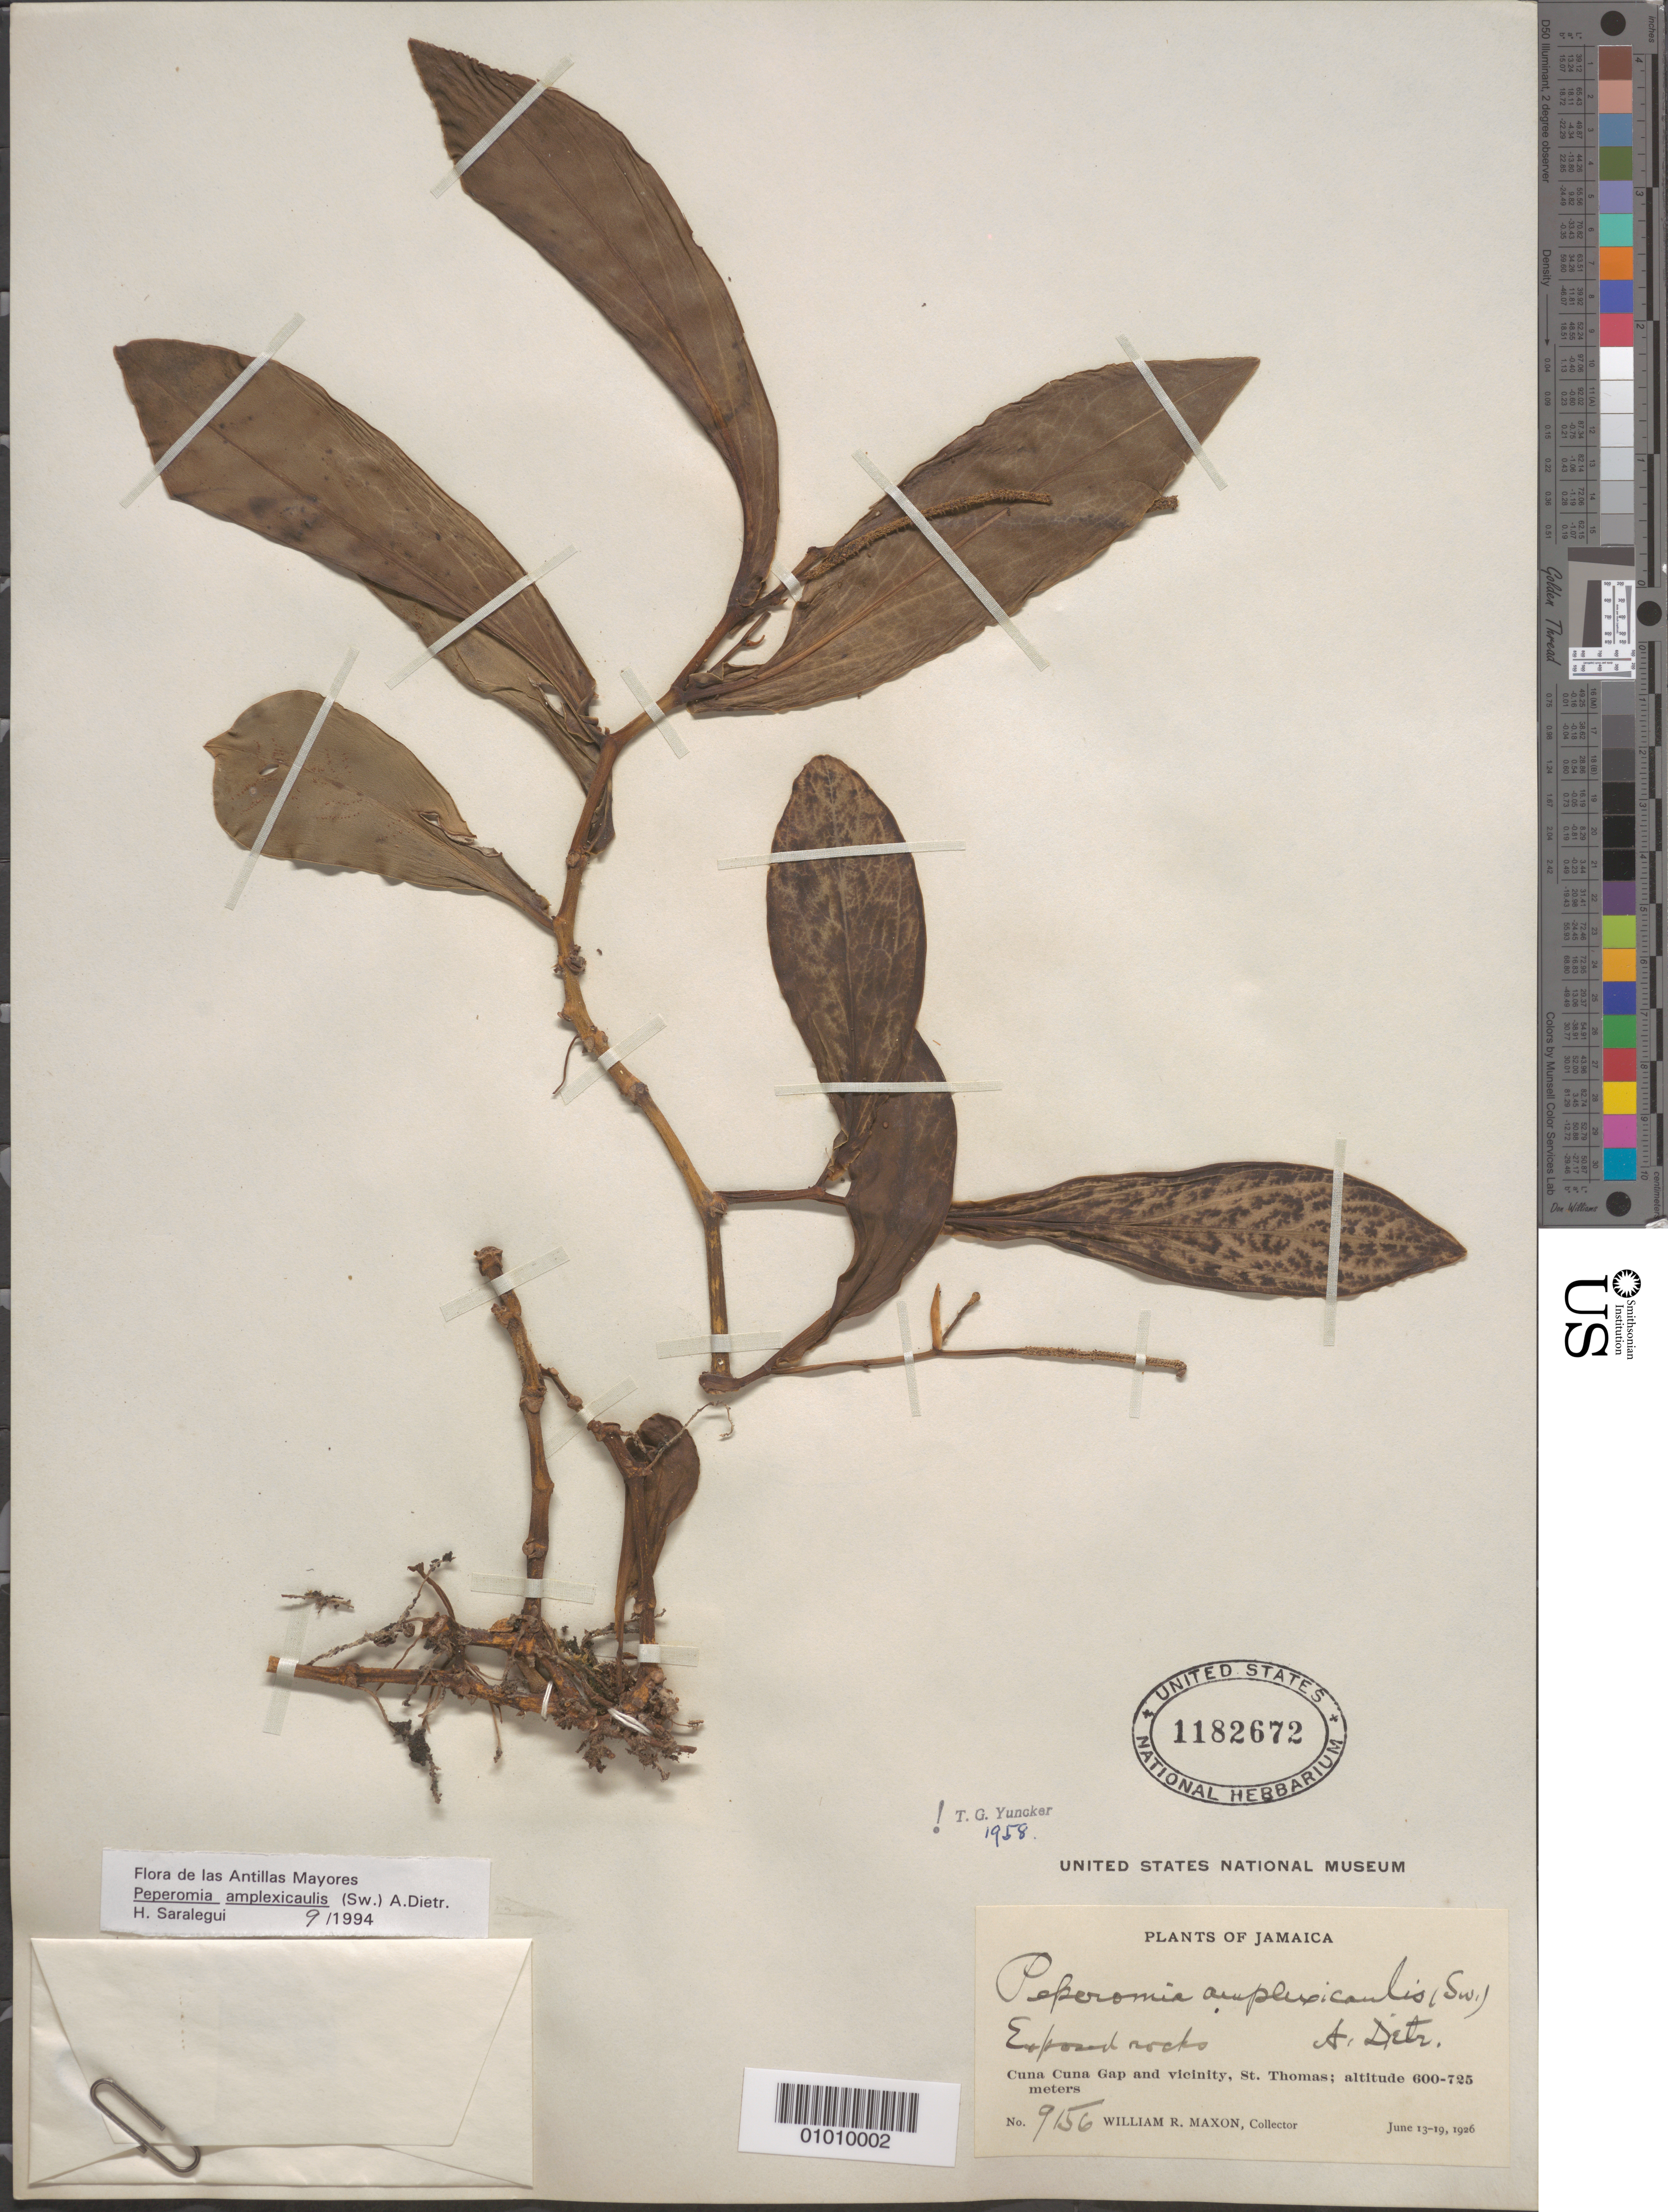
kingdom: Plantae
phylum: Tracheophyta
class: Magnoliopsida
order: Piperales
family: Piperaceae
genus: Peperomia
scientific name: Peperomia amplexicaulis f. grandifolia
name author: Miq.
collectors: W. R. Maxon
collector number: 9156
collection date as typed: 13 Jun 1926 to 19 Jun 1926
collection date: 1926-06-13/1926-06-19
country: Jamaica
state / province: Saint Thomas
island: Jamaica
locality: Cuna Cuna Gap and vicinity, St. Thomas.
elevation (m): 600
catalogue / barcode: US 1182672